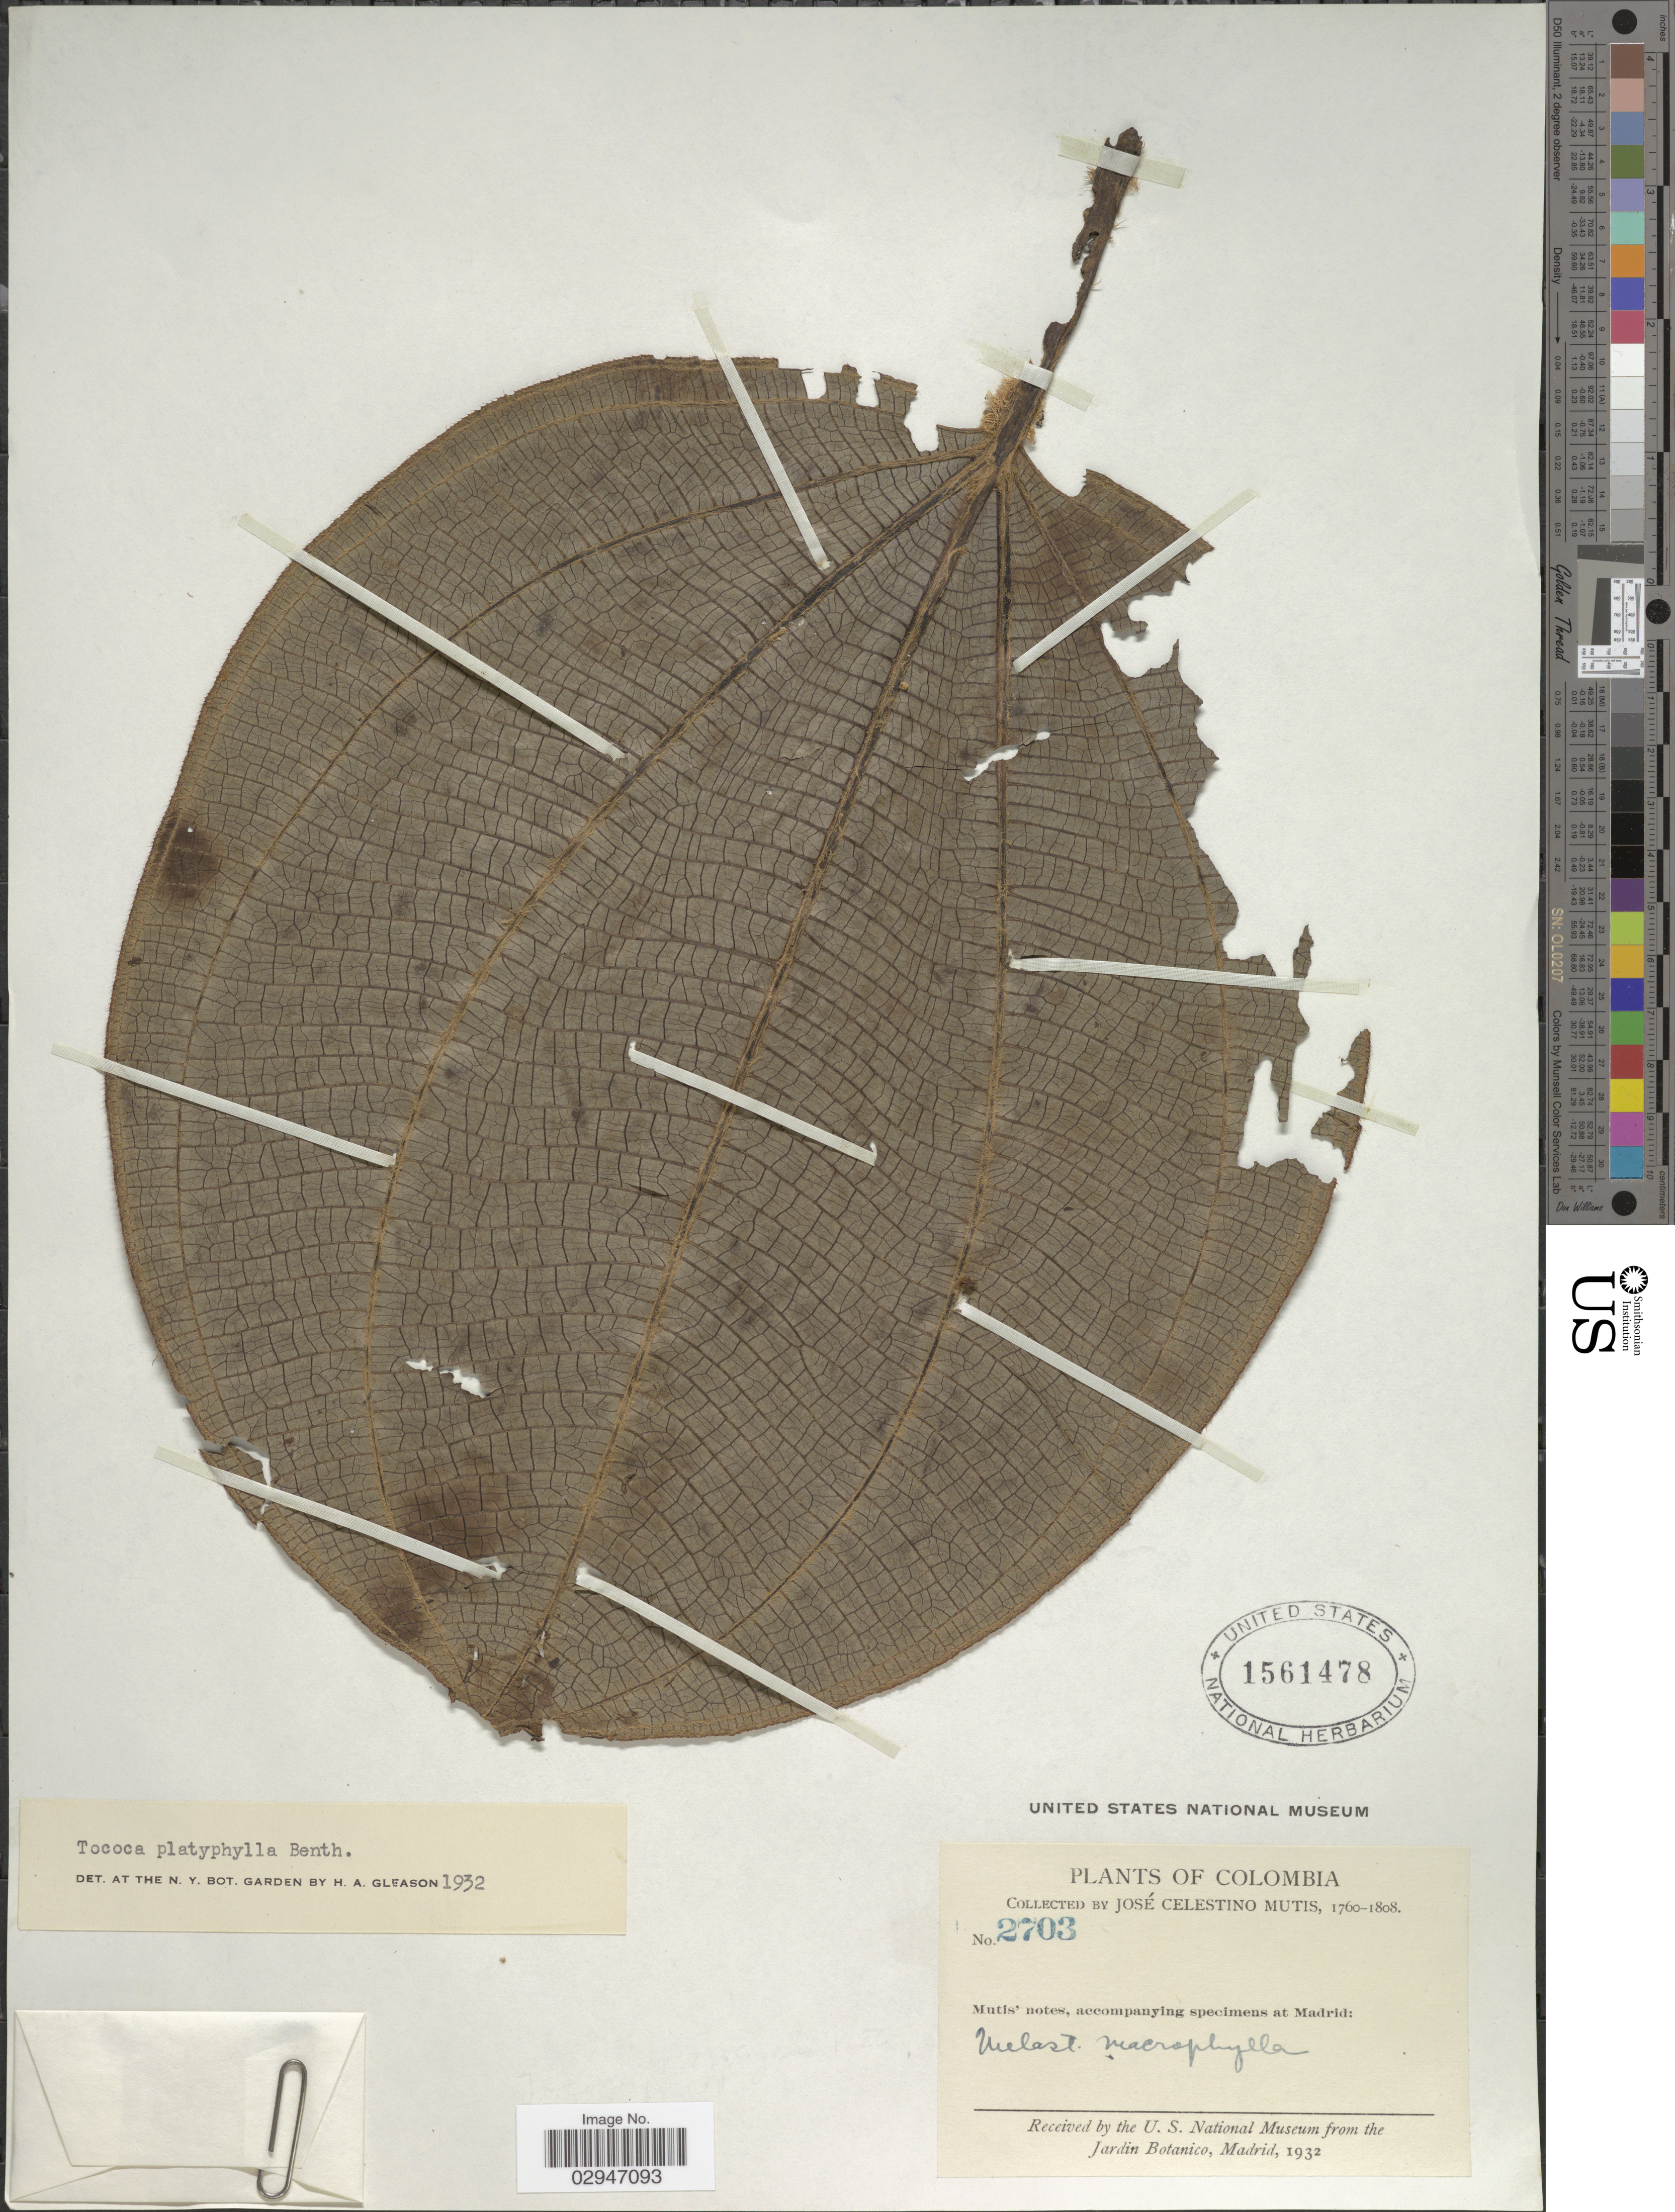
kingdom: Plantae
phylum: Tracheophyta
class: Magnoliopsida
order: Myrtales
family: Melastomataceae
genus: Tococa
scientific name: Tococa platyphylla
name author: Benth.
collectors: J. C. B. Mutis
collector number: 2703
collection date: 1760/1808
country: Colombia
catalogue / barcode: US 1561478